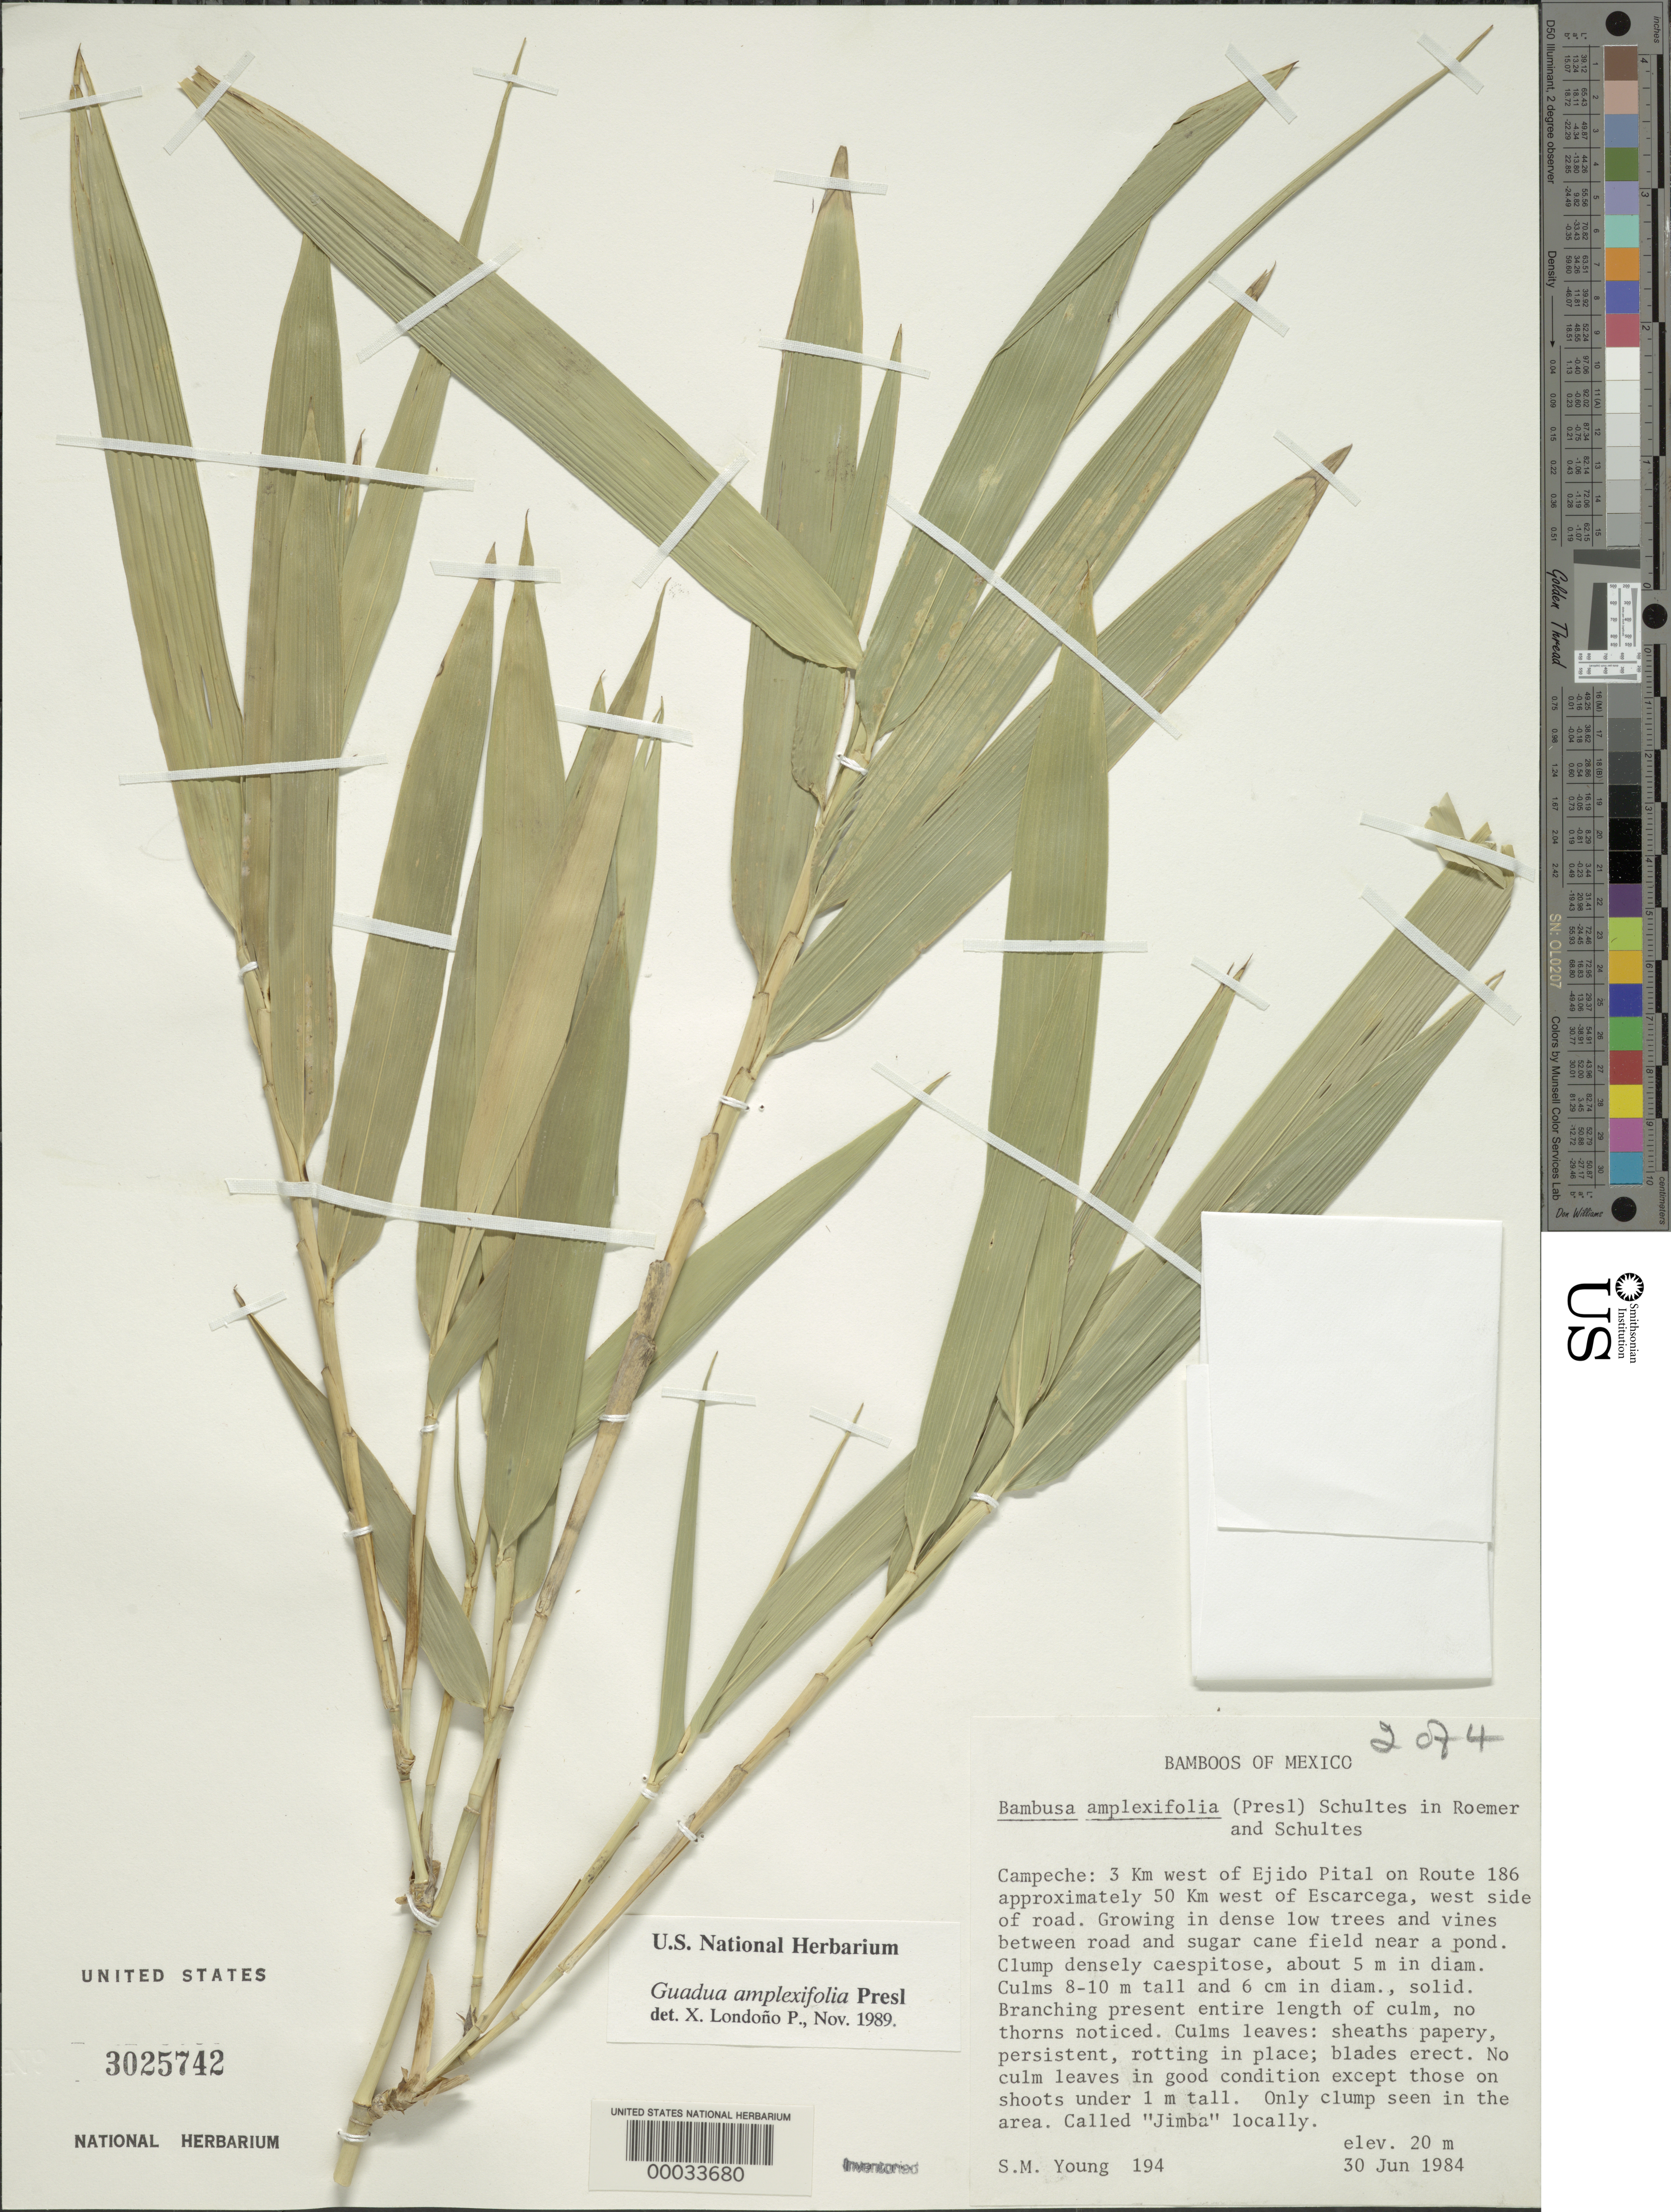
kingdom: Plantae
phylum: Tracheophyta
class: Liliopsida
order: Poales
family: Poaceae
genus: Guadua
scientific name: Guadua amplexifolia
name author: J. Presl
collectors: S. Young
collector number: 194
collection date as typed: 30 Jun 1984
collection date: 1984-06-30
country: Mexico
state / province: Campeche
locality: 3 km W of Ejido Pital on route 186, ca 50 km W of Escarcega, W side of road, between road and sugar cane field near a pond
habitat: Dense low trees and vines near a pond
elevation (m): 20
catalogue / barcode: US 3025742